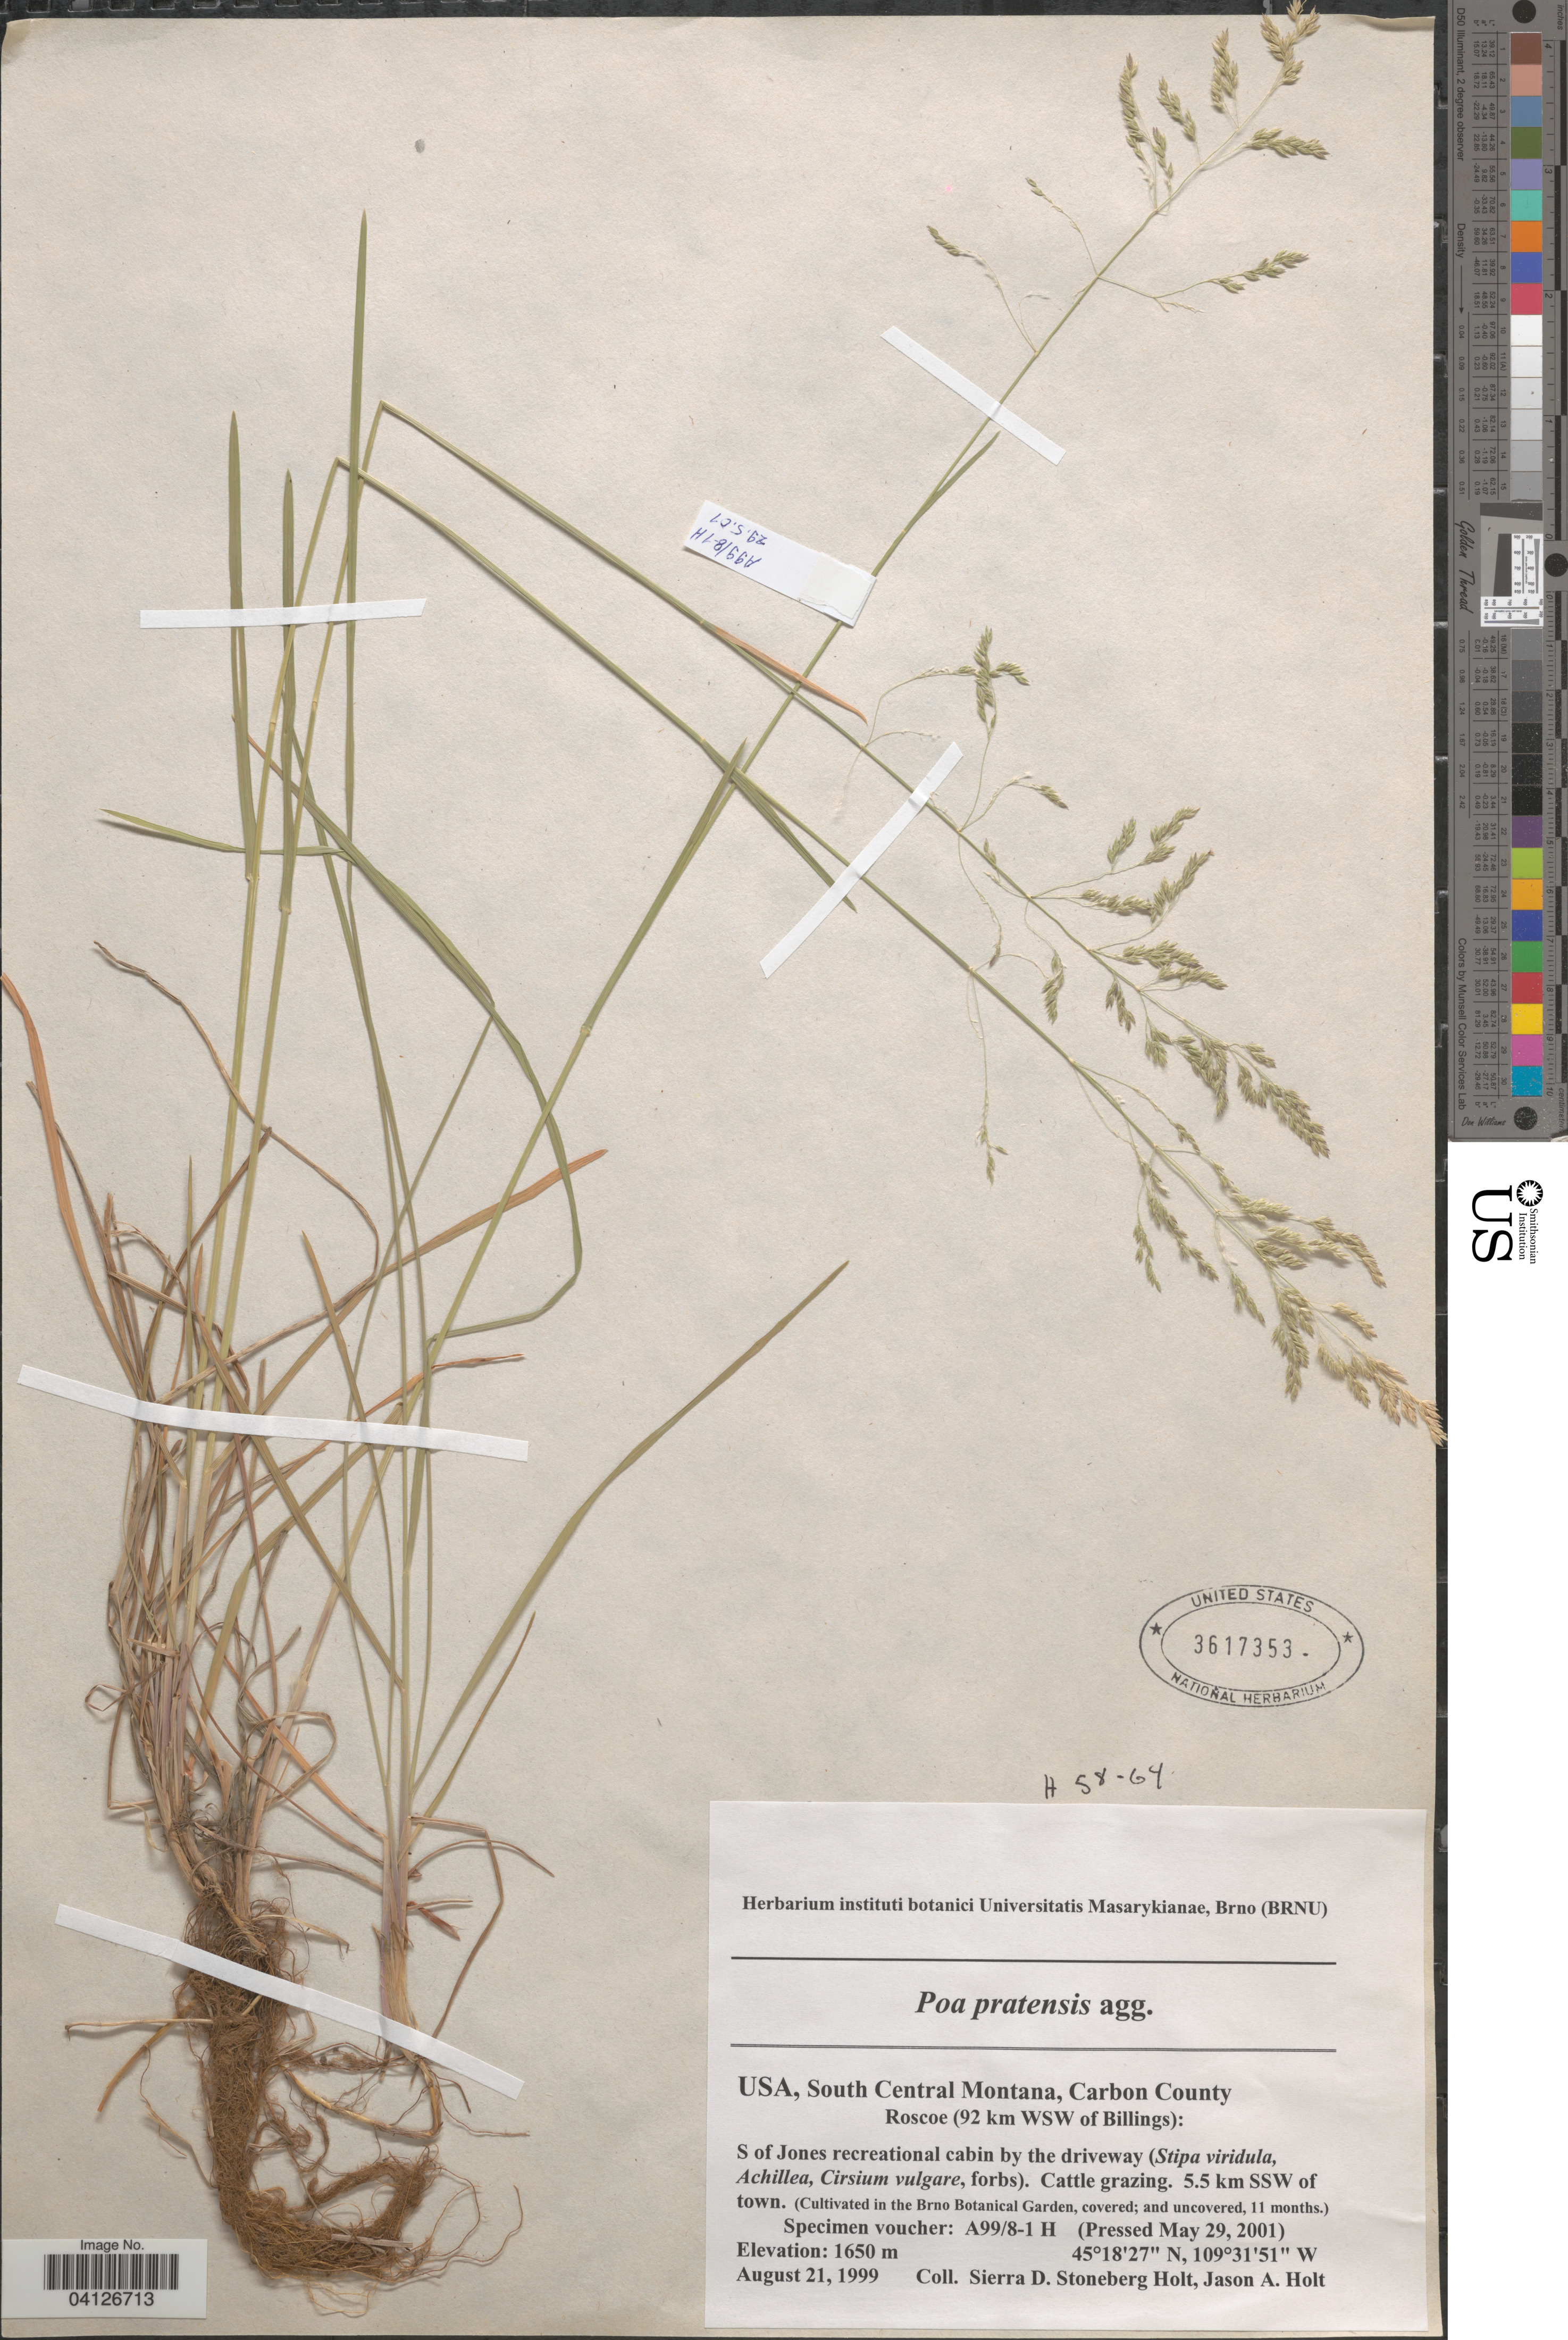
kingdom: Plantae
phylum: Tracheophyta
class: Liliopsida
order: Poales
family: Poaceae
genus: Poa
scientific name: Poa pratensis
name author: L.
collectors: Ex herb. instituti botanici Universitatis Masarykianae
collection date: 2001-05-29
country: Czechia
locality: (Cultivated in the Brno Botanical Garden, covered; and uncovered, 11 months.).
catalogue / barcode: US 3617353